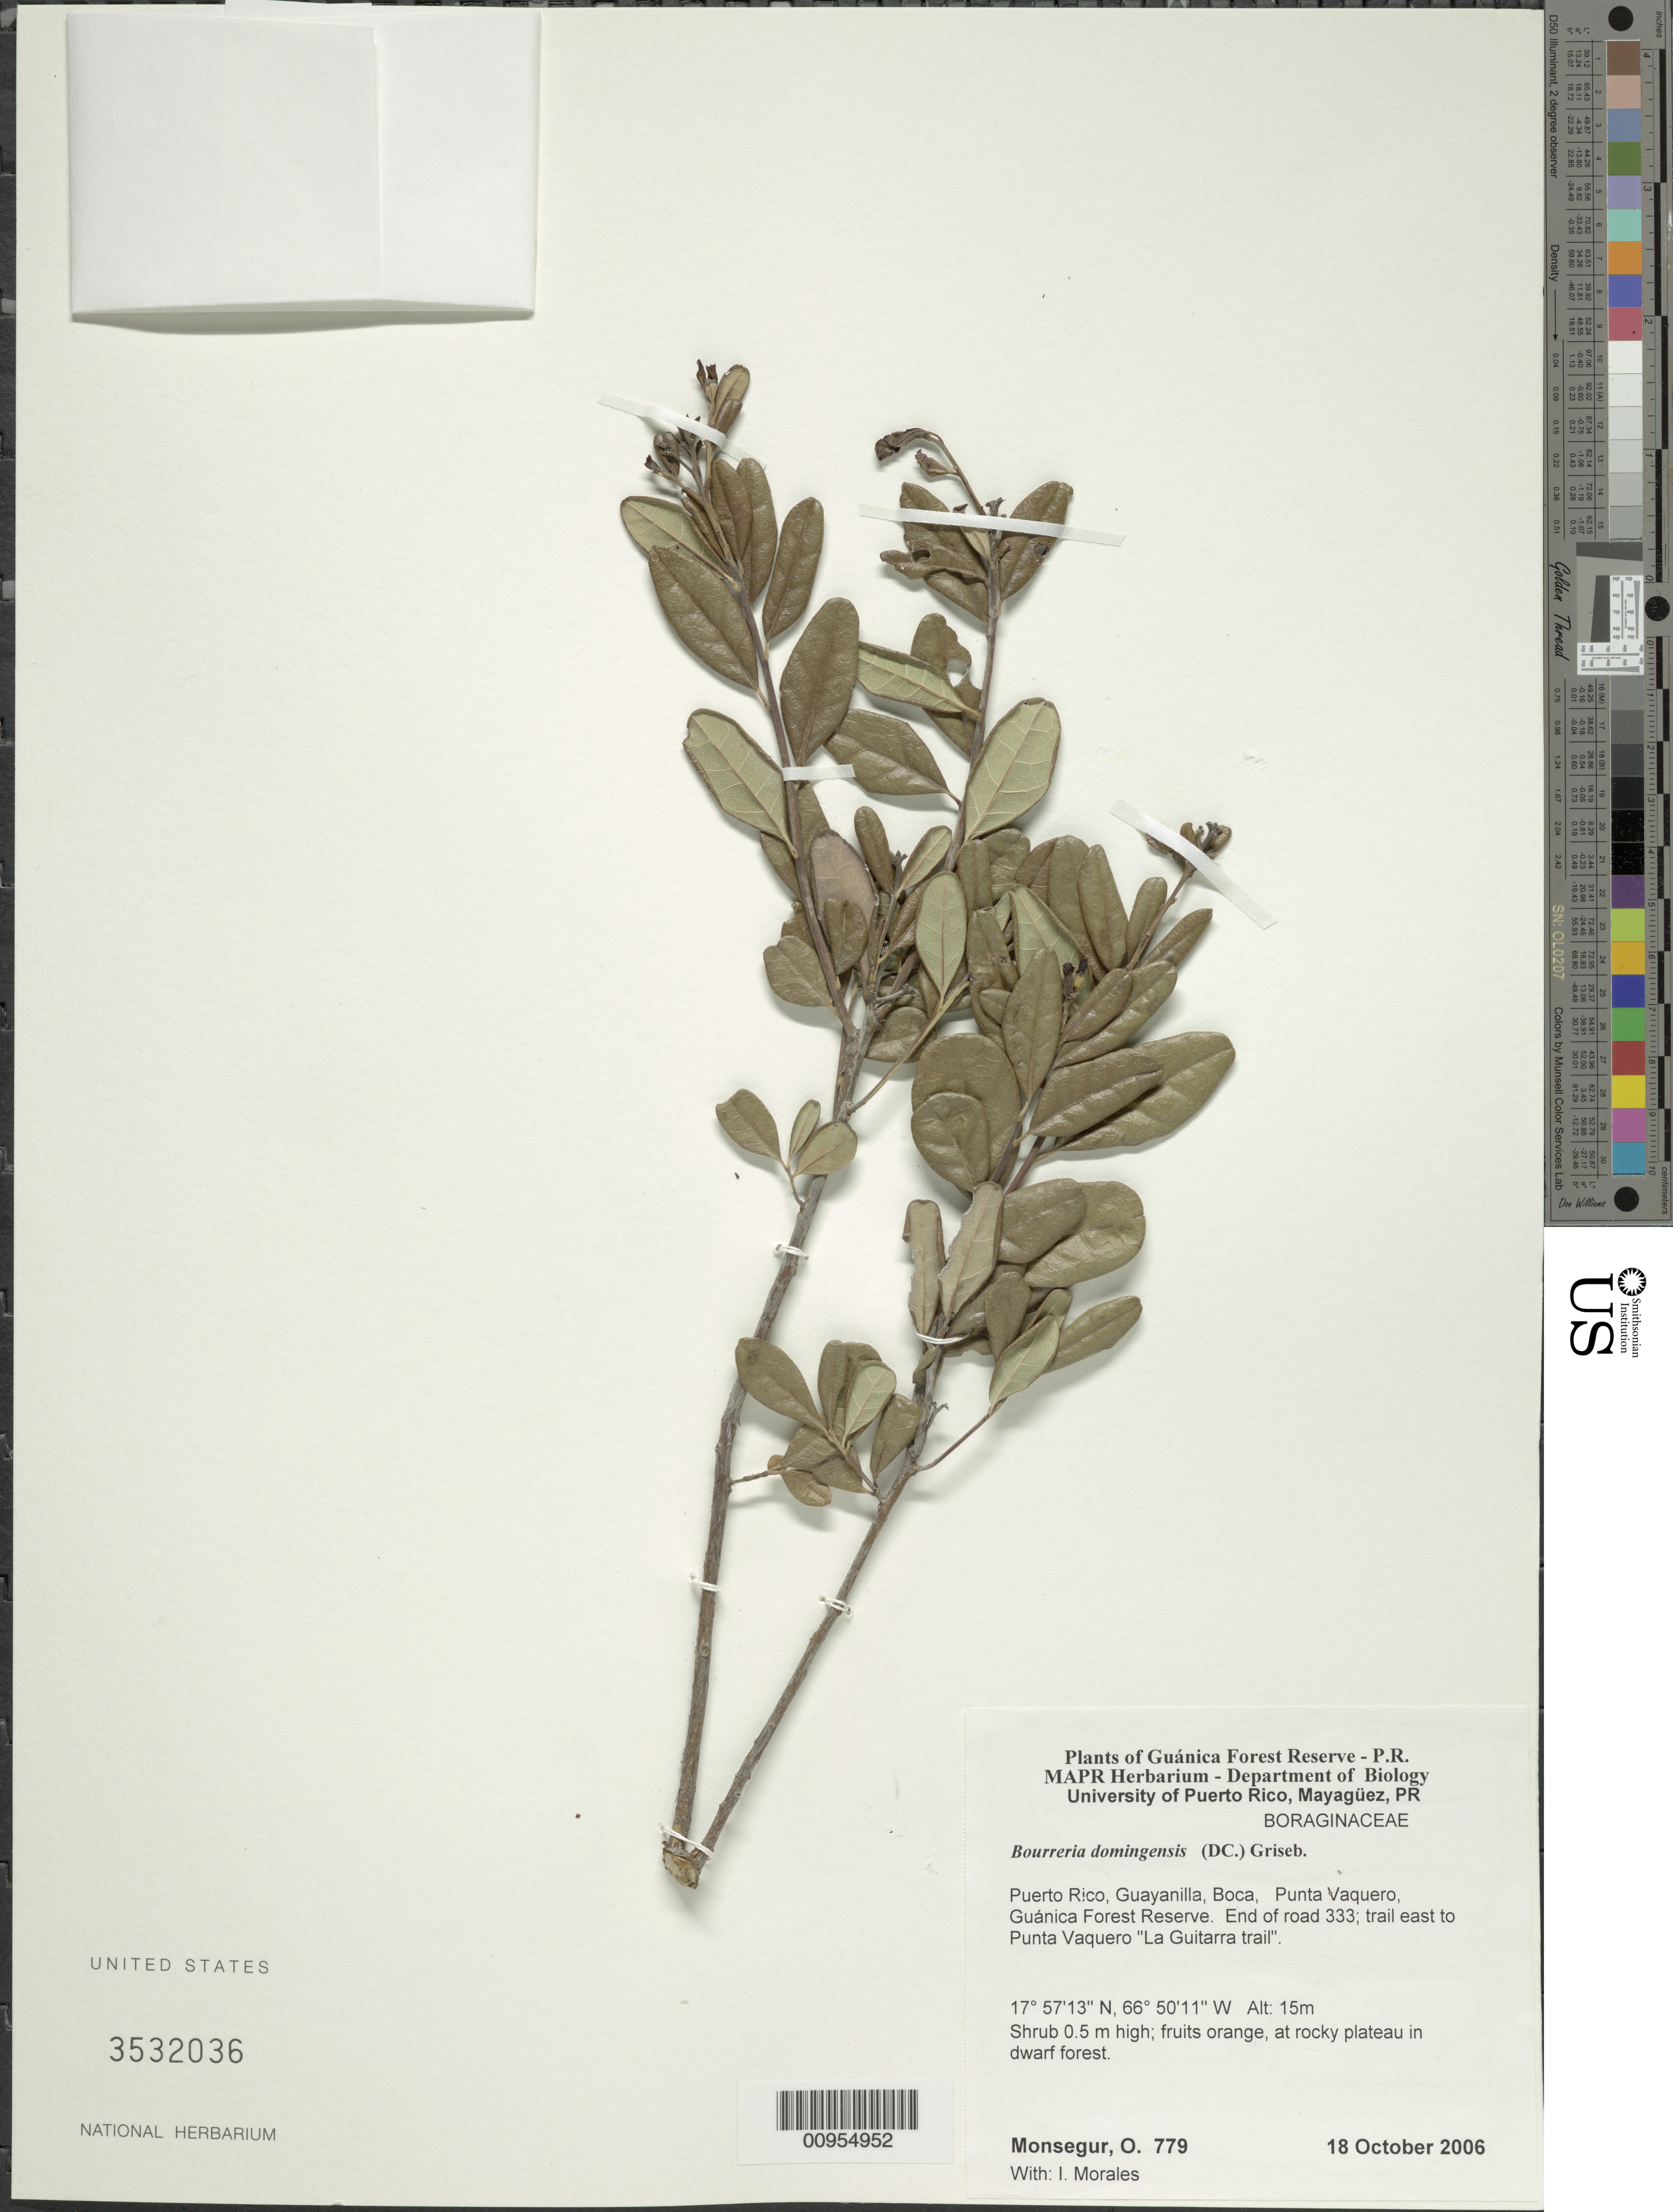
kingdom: Plantae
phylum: Tracheophyta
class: Magnoliopsida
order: Boraginales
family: Ehretiaceae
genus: Bourreria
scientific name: Bourreria virgata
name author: (Sw.) G. Don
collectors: O. Monsegur & I. Morales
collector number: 779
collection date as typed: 18 Oct 2006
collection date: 2006-10-18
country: Puerto Rico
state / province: Guayanilla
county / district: Boca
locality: Guánica Forest Reserve. End of road 333; trail east to Punta Vaquero "La Guitarra trail".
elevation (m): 15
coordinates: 17.57127, 66.50105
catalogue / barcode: US 3532036